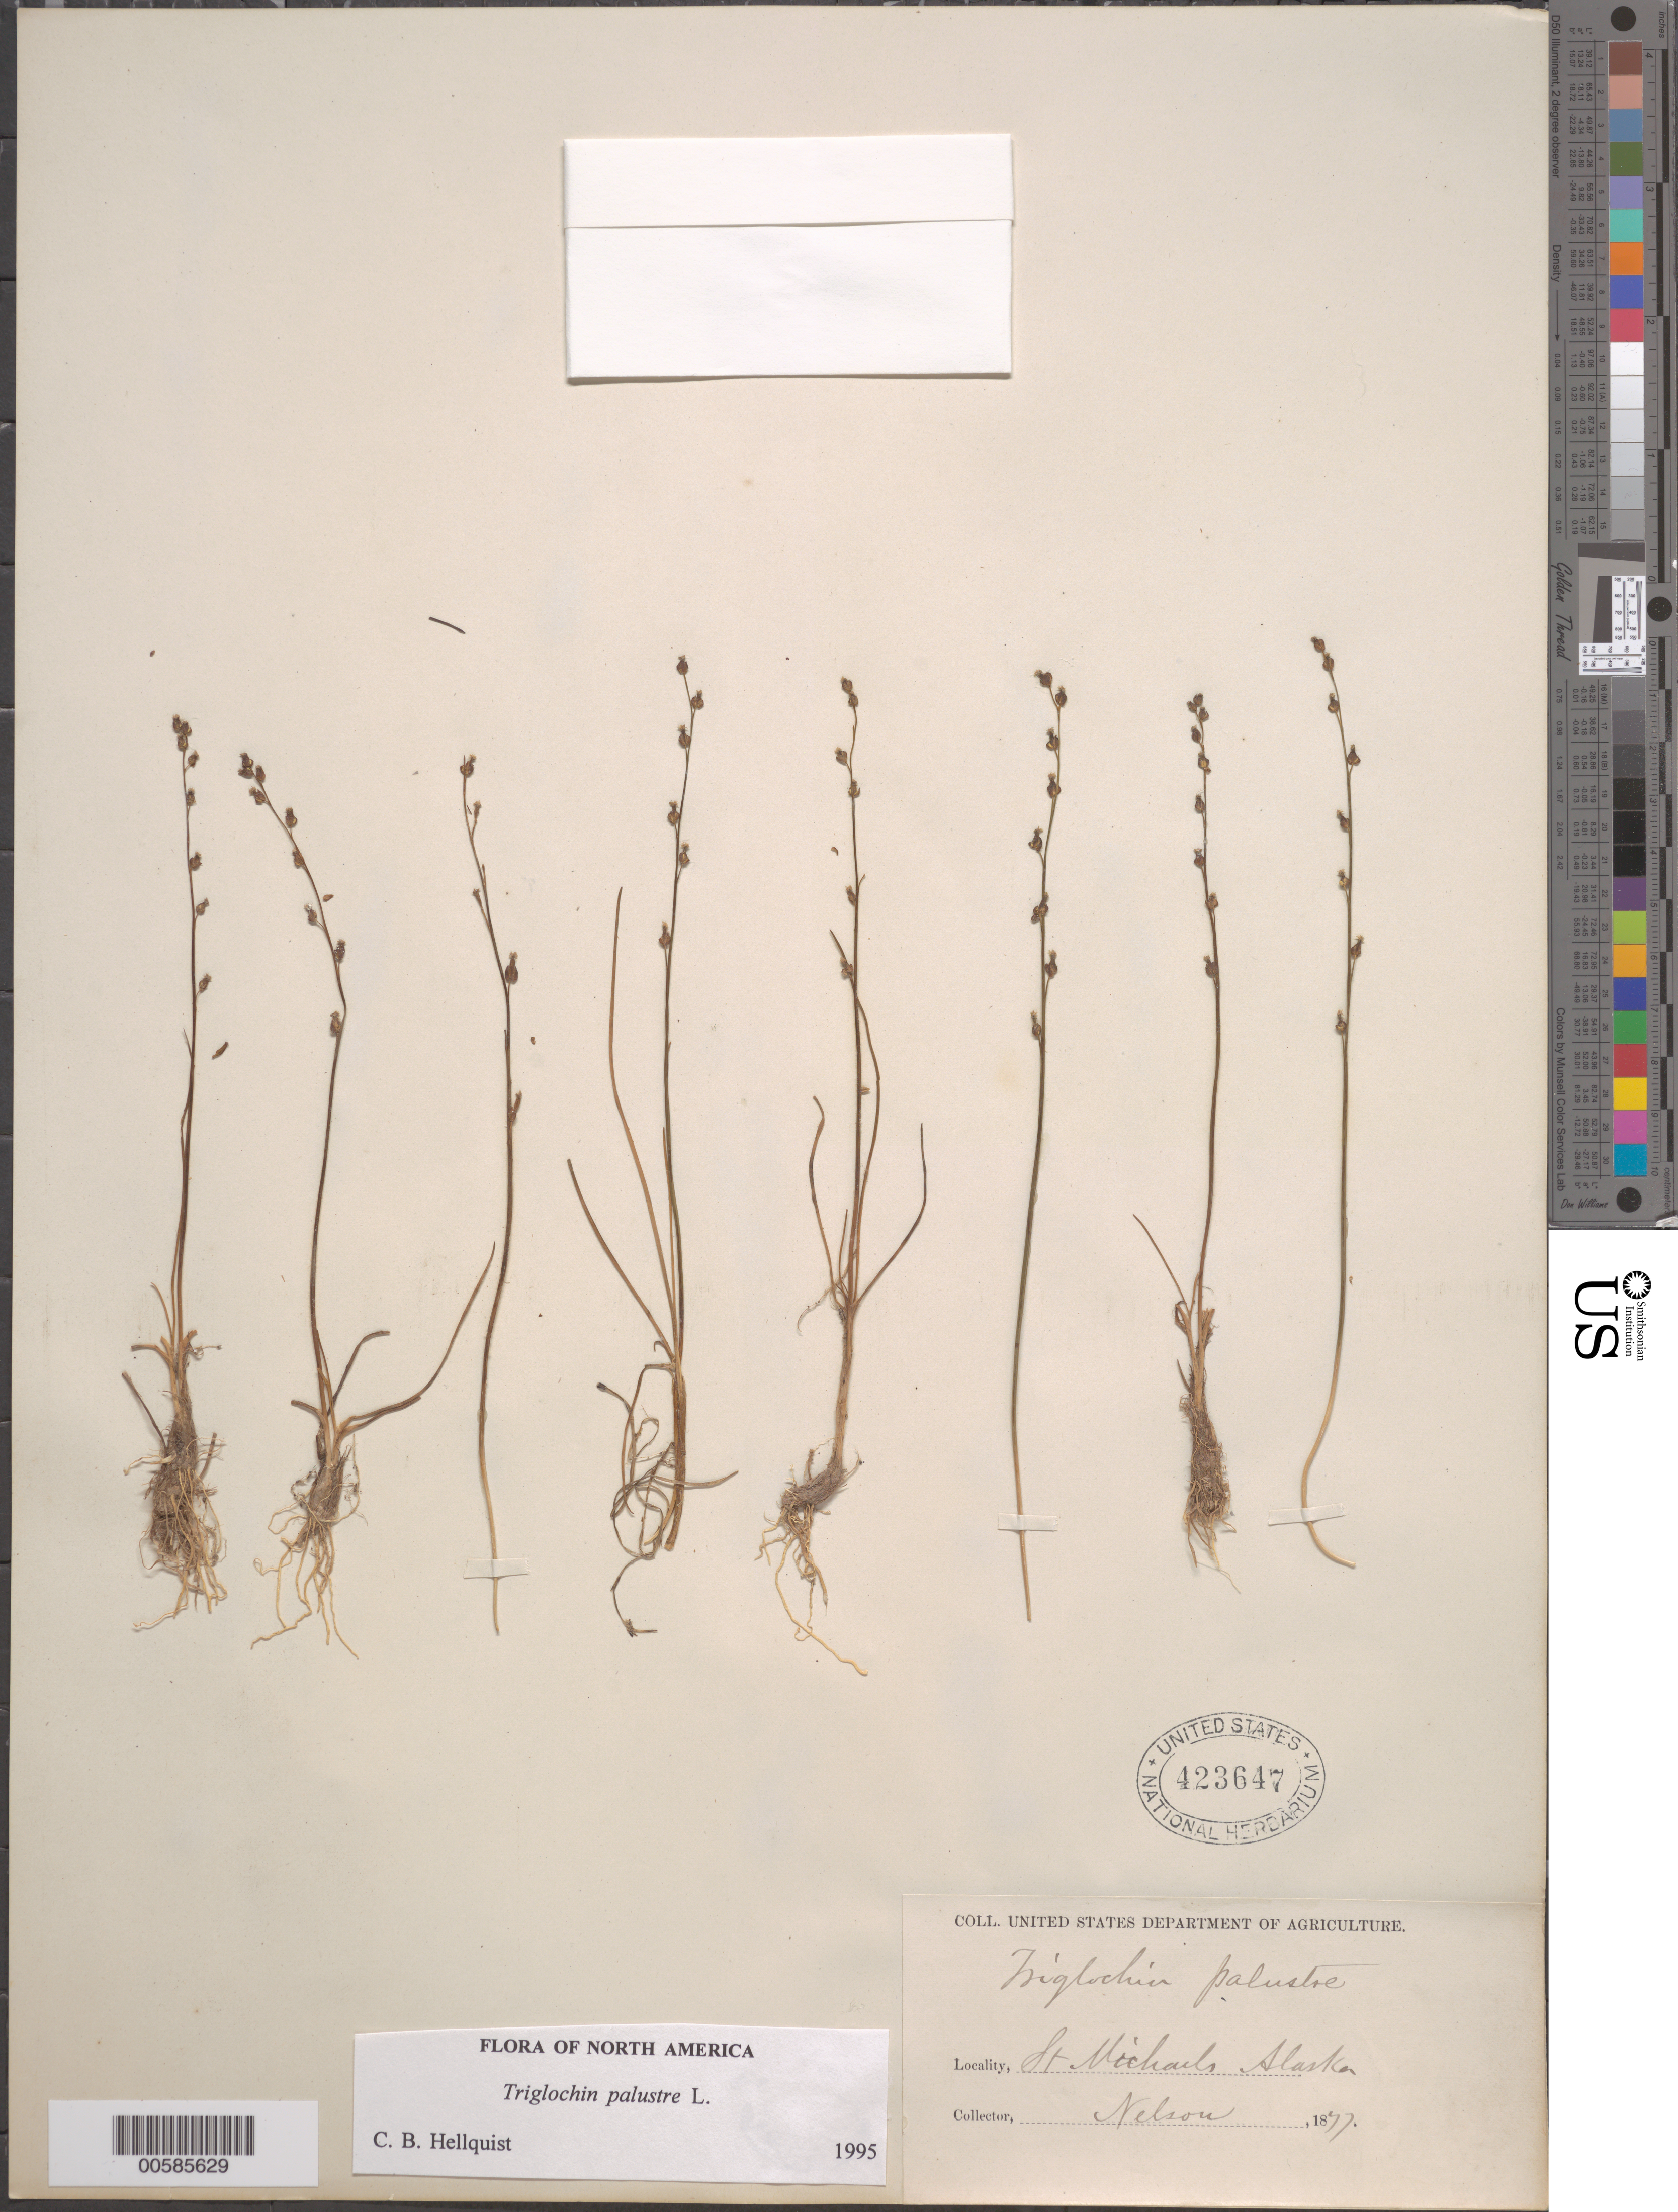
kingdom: Plantae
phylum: Tracheophyta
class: Liliopsida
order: Alismatales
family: Juncaginaceae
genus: Triglochin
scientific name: Triglochin palustris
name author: L.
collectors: Nelson, --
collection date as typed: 1877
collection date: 1877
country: United States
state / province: Alaska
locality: St. Michael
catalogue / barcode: US 423647